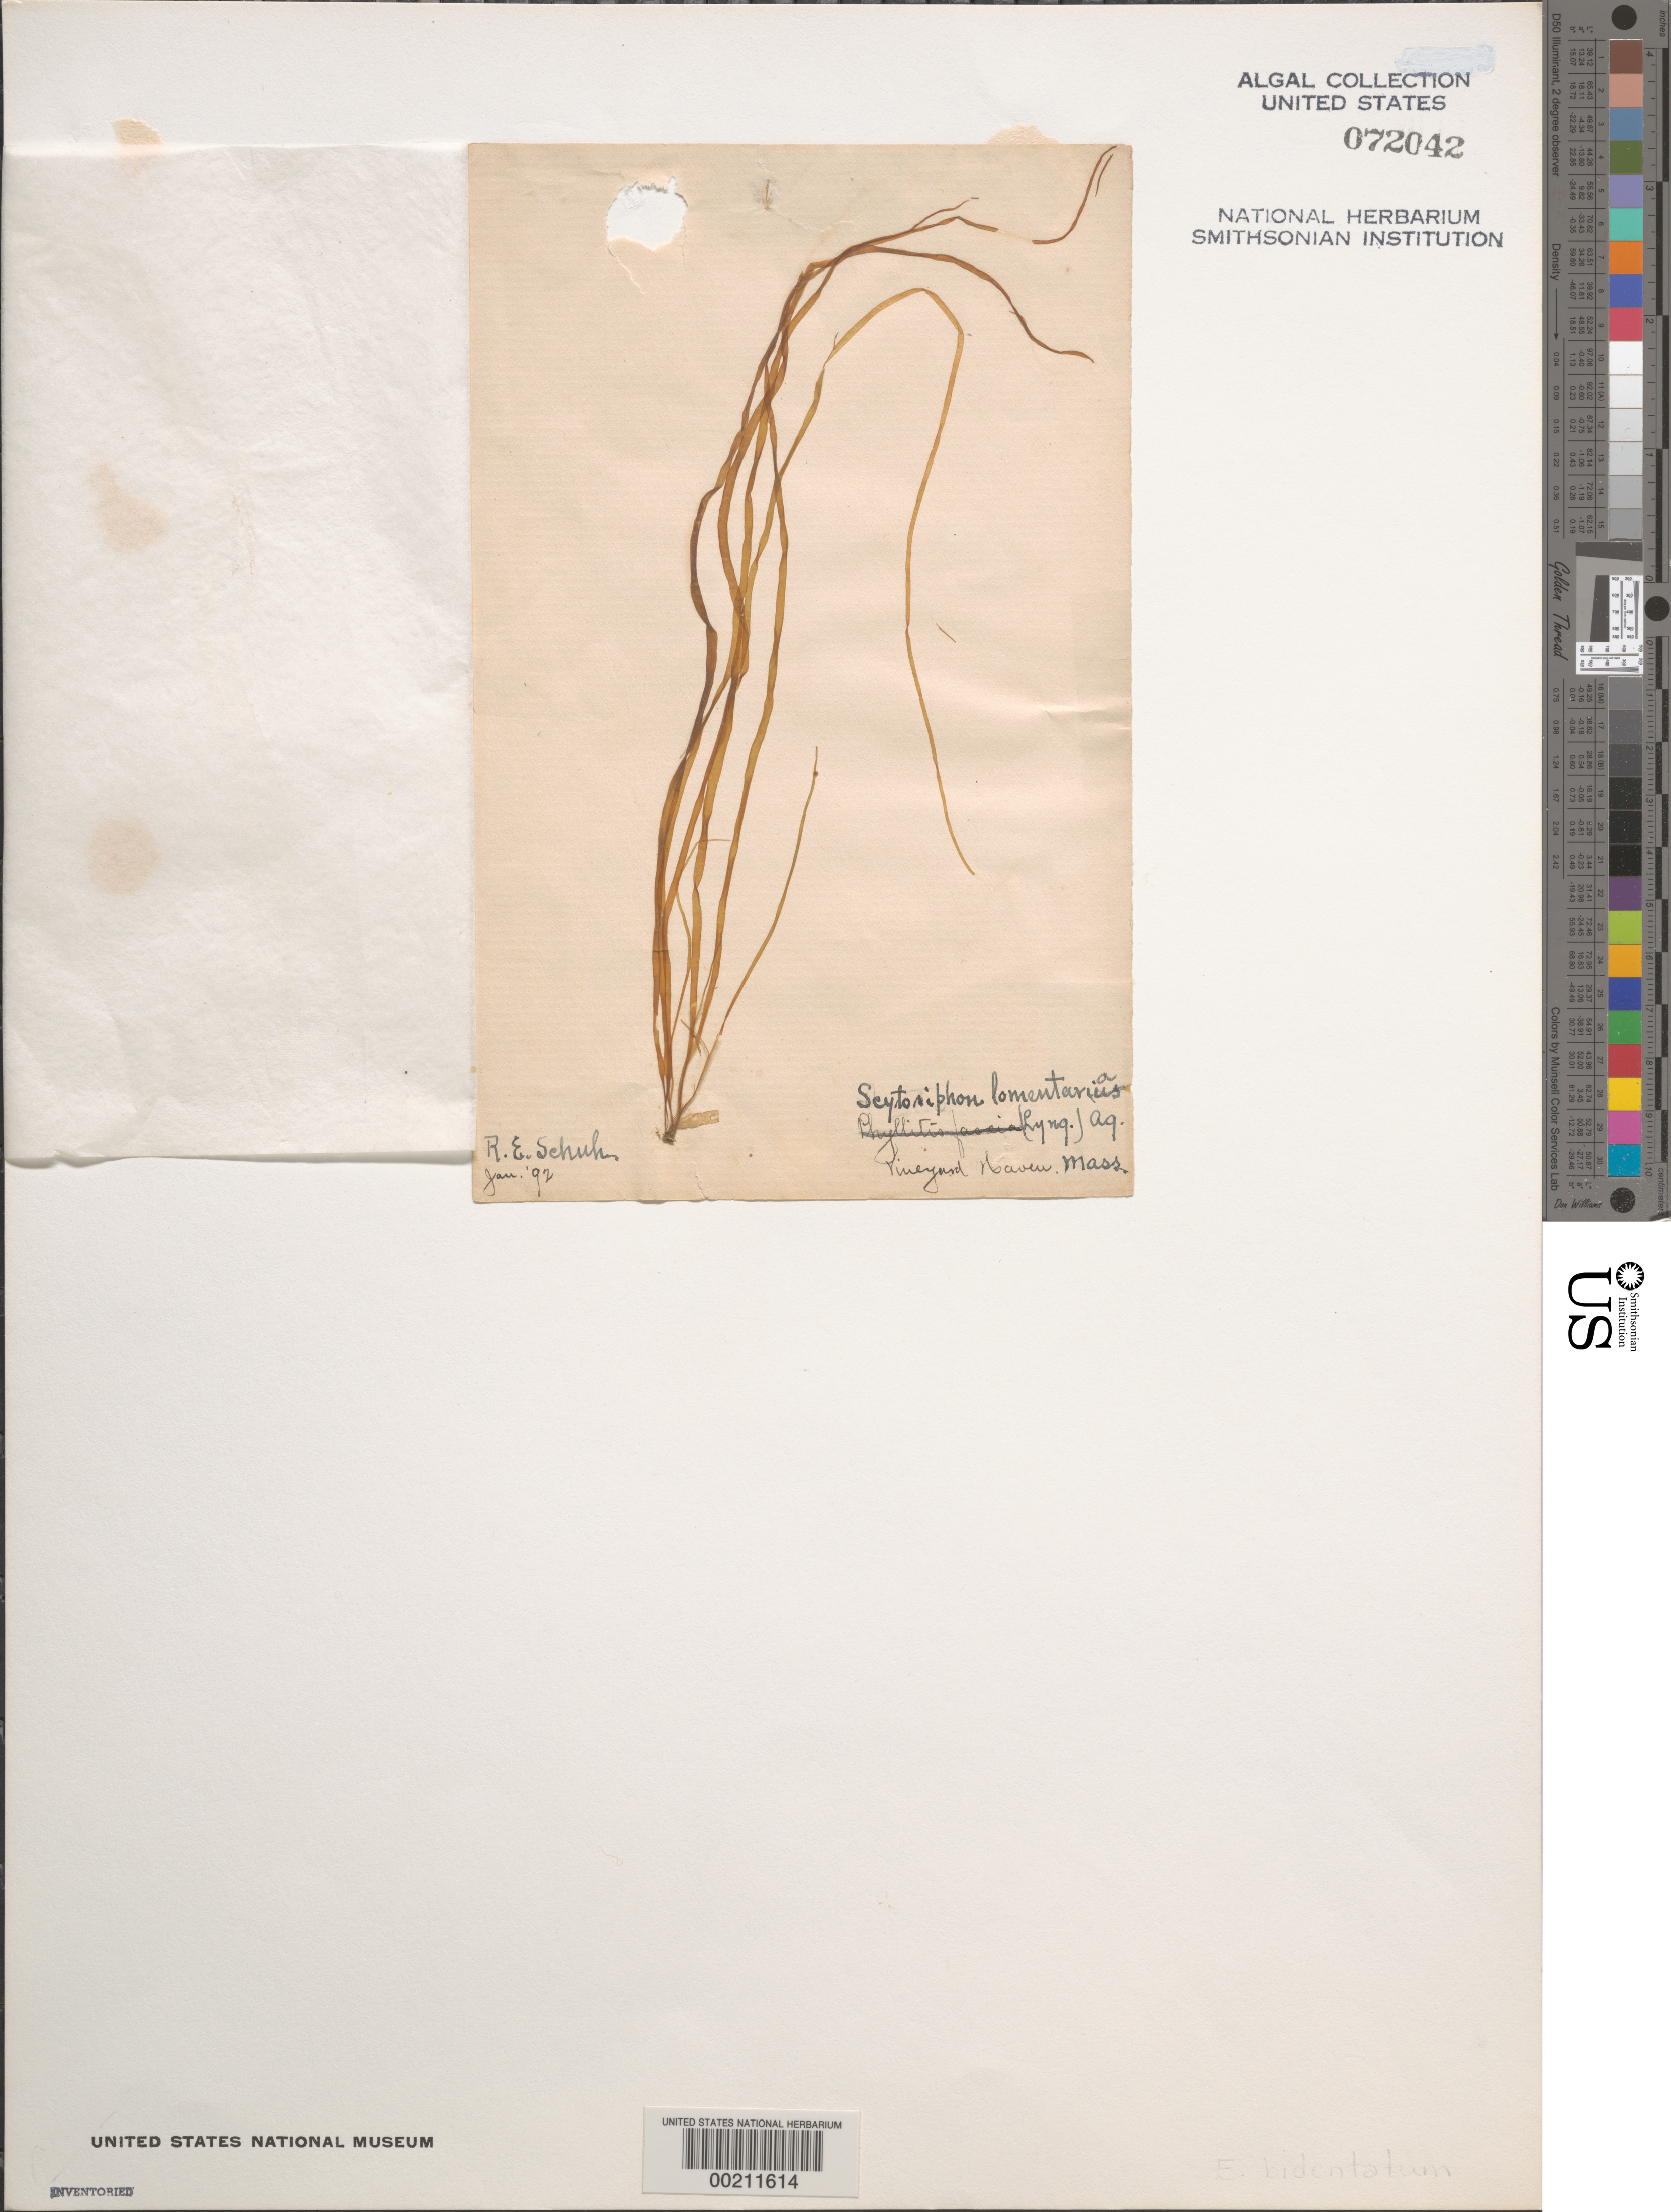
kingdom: Chromista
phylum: Ochrophyta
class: Phaeophyceae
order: Scytosiphonales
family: Scytosiphonaceae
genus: Scytosiphon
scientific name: Scytosiphon lomentaria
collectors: R. Schuh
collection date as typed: Jan 1892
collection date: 1892-01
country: United States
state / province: Massachusetts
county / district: Dukes County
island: Martha's Vineyard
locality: Vineyard Haven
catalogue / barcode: US 72042